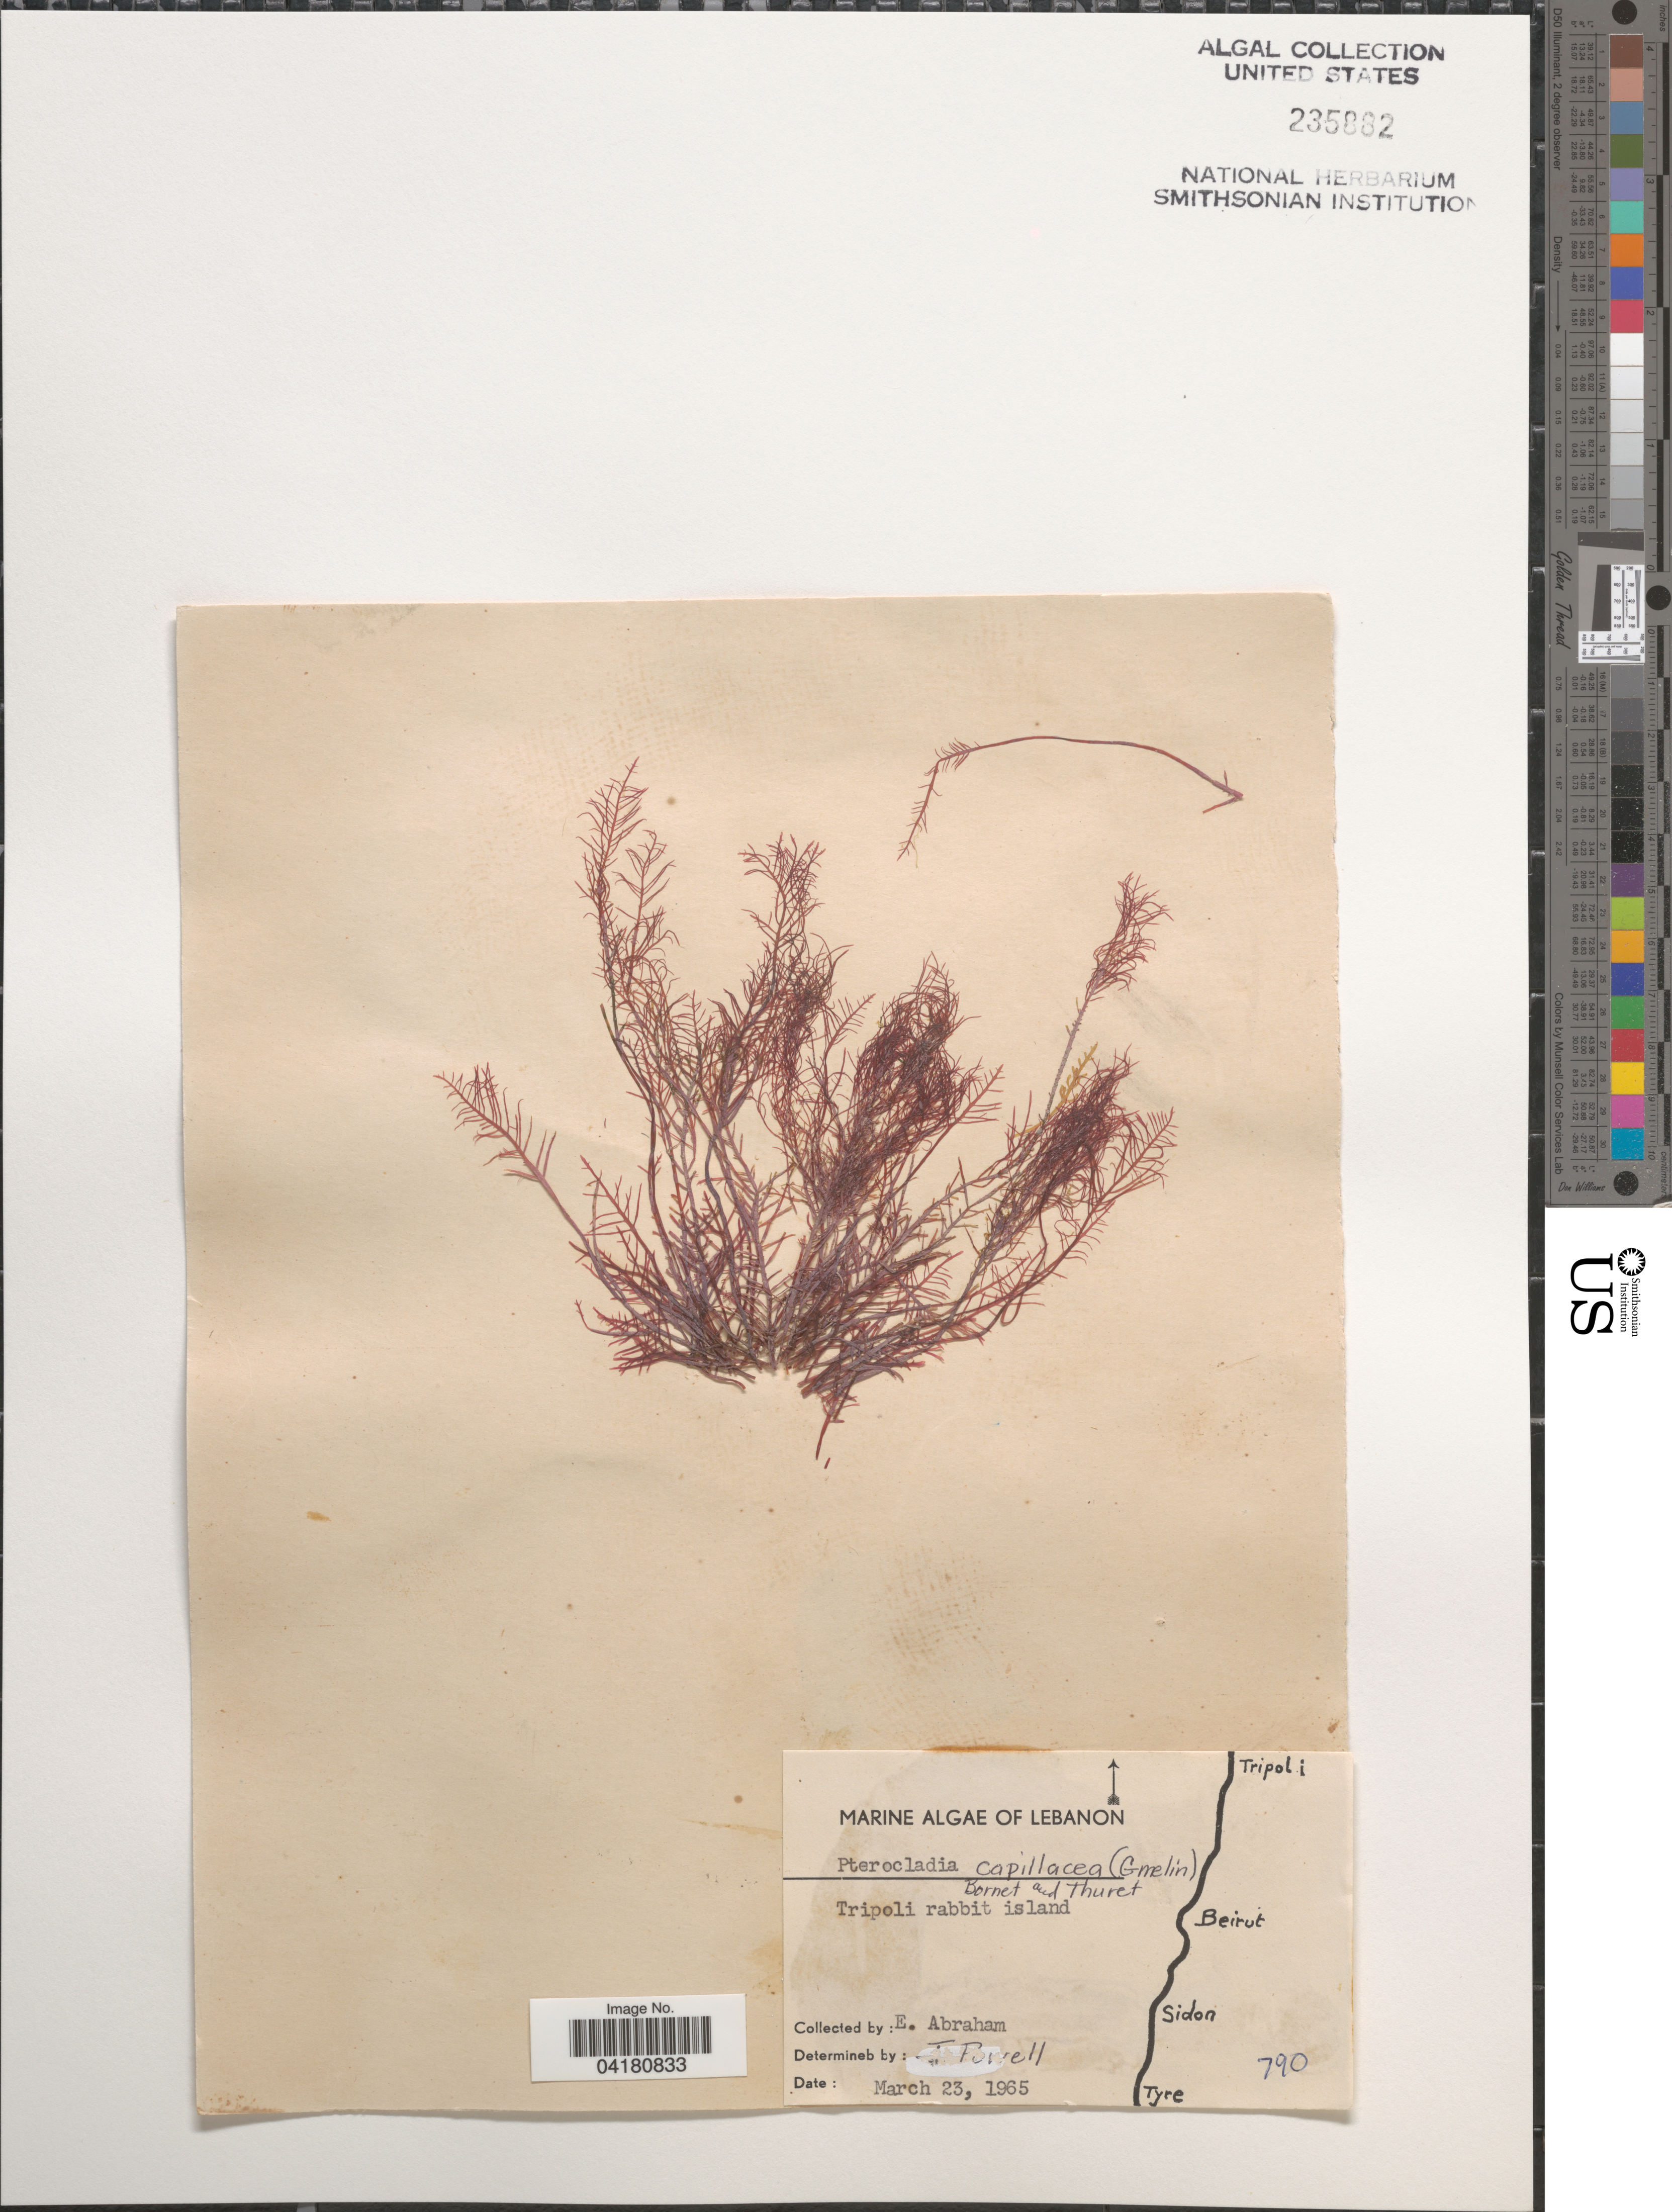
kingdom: Plantae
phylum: Rhodophyta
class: Florideophyceae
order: Gelidiales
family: Pterocladiaceae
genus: Pterocladiella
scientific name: Pterocladiella capillacea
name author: (S.G. Gmel.) Santelices & Hommers.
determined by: Algae name updating Project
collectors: E. Abraham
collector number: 790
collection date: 1965-03-23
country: Lebanon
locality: Tripoli rabbit island.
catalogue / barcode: US 235882